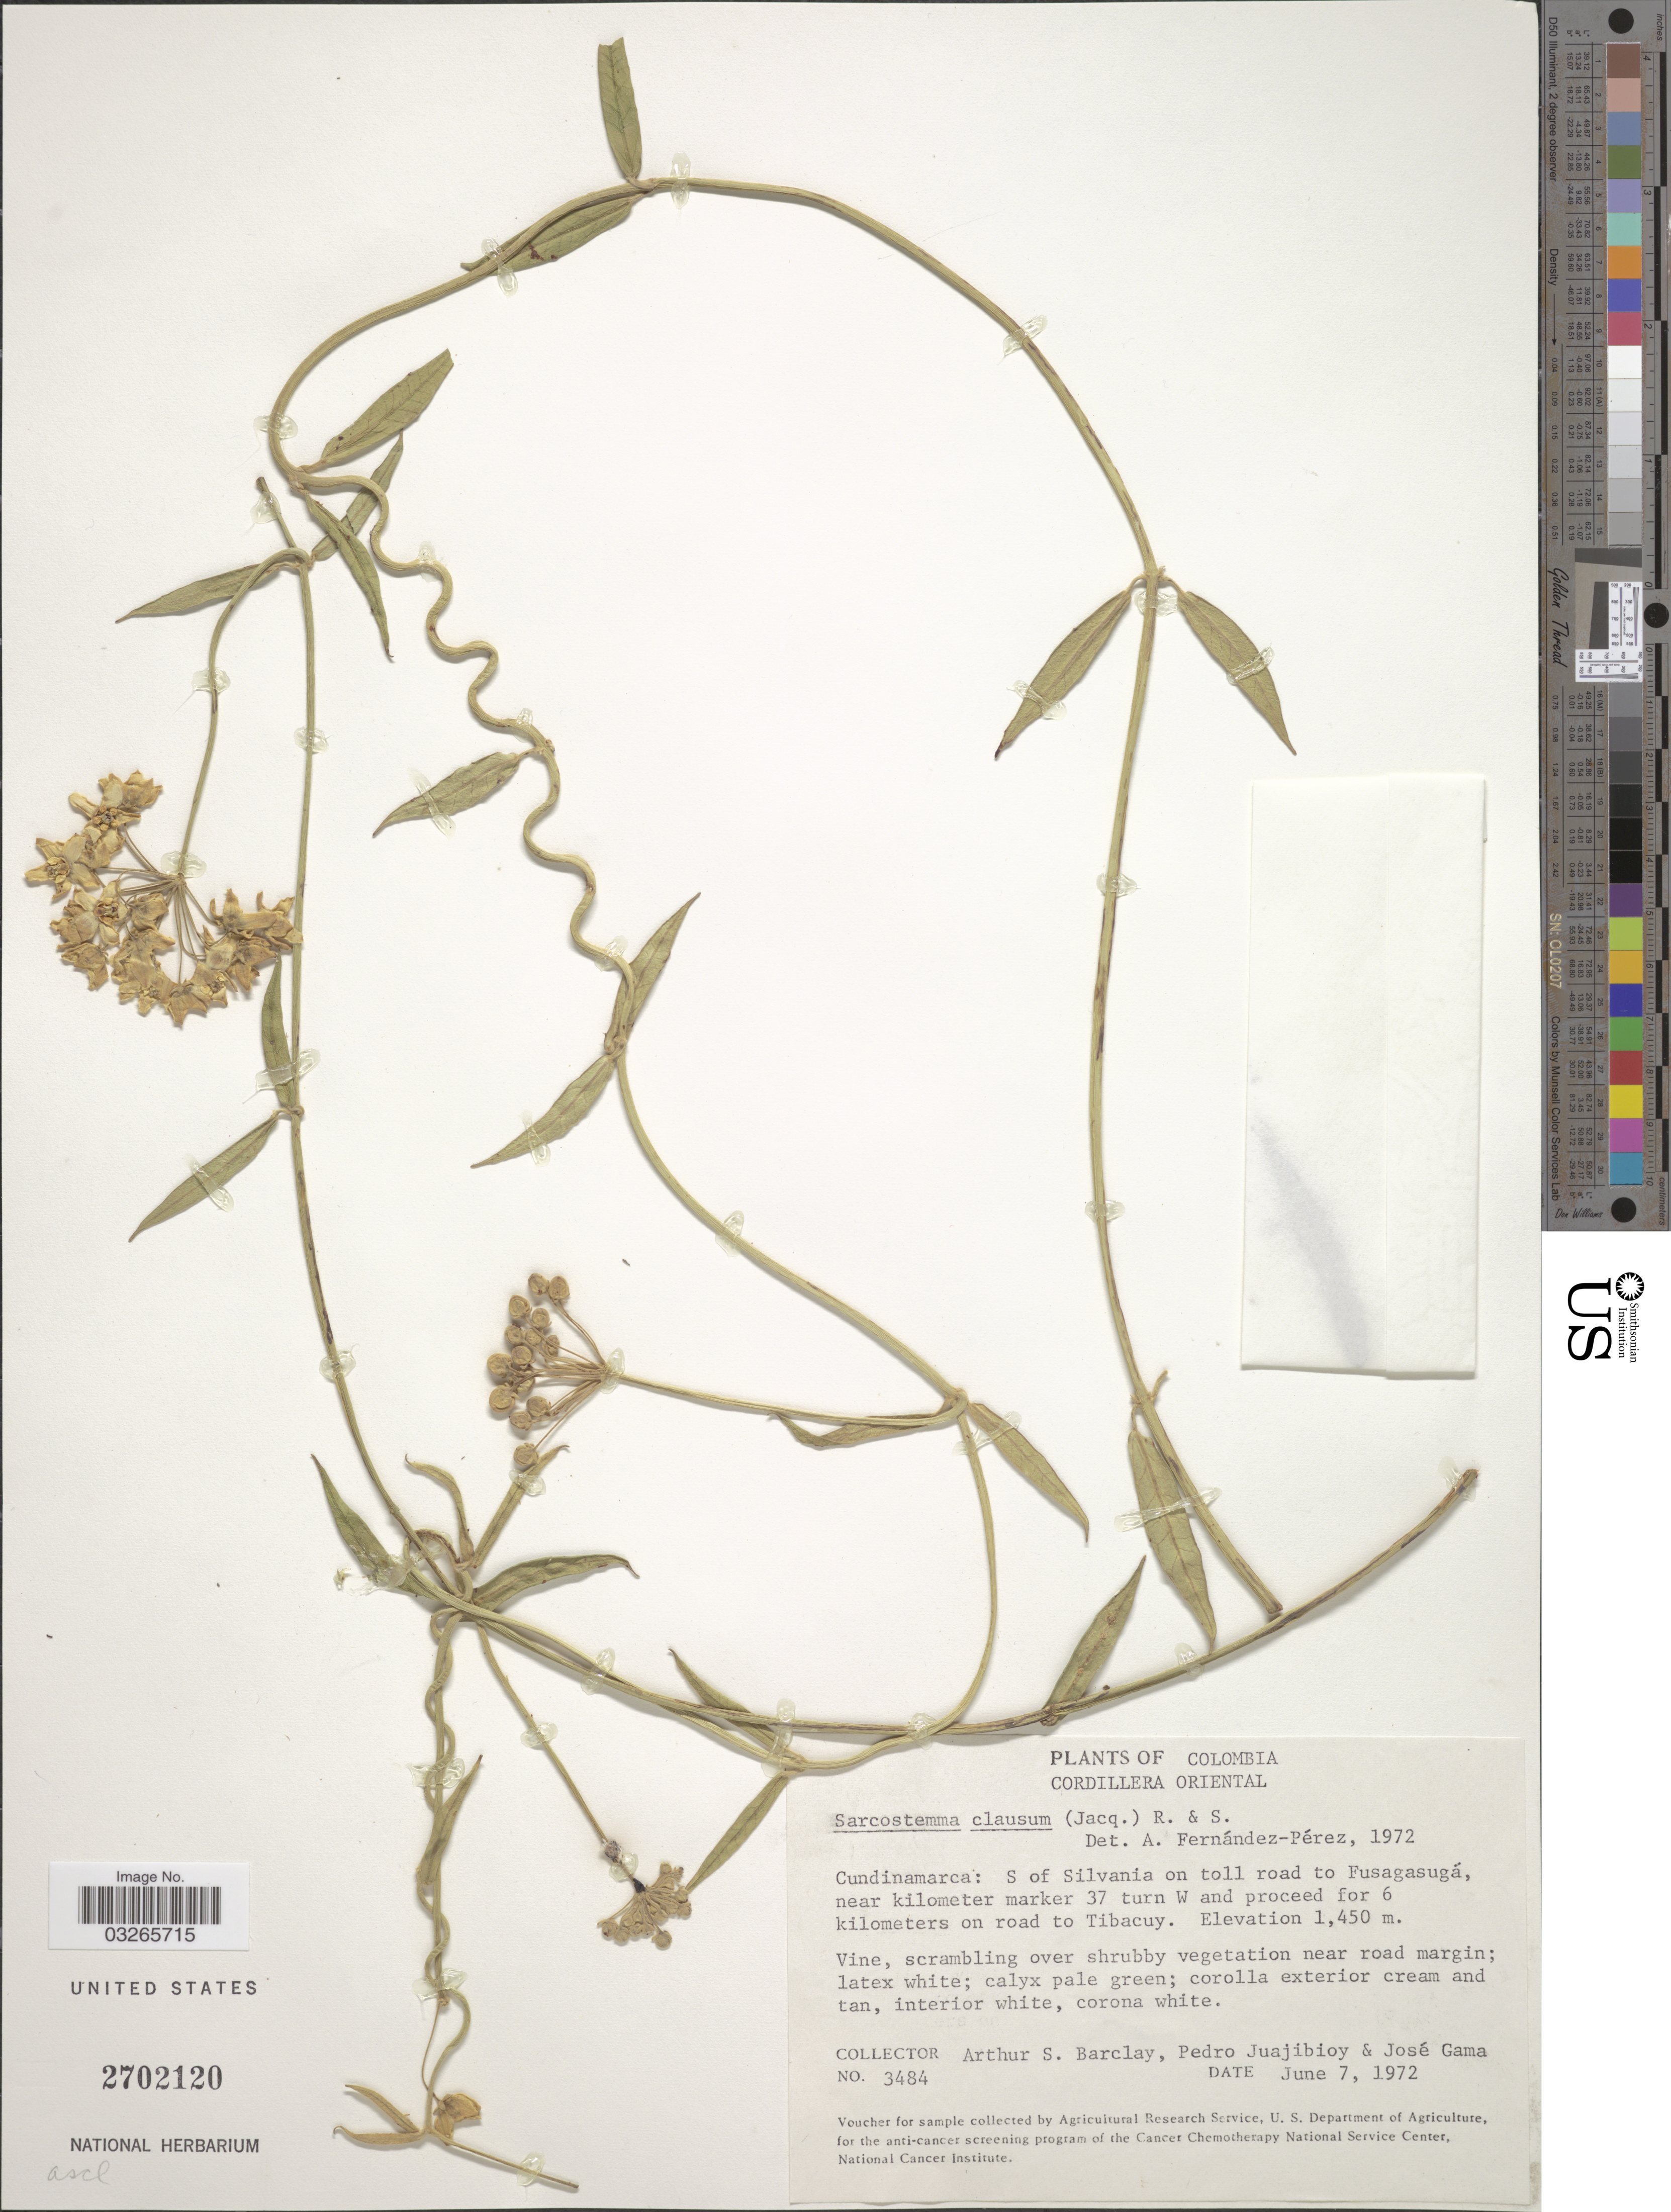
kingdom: Plantae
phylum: Tracheophyta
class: Magnoliopsida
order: Gentianales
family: Apocynaceae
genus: Sarcostemma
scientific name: Sarcostemma clausum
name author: (Jacq.) Schult.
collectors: A. S. Barclay, P. Juajibioy & J. Gama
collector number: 3484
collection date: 1972-06-07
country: Colombia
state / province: Cundinamarca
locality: Cordillera Oriental. S of Silvania on toll road to Fusagasugá, near kilometer marker 37 turn W and proceed for 6 kilometers on road to Tibacuy.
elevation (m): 1450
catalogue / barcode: US 2702120